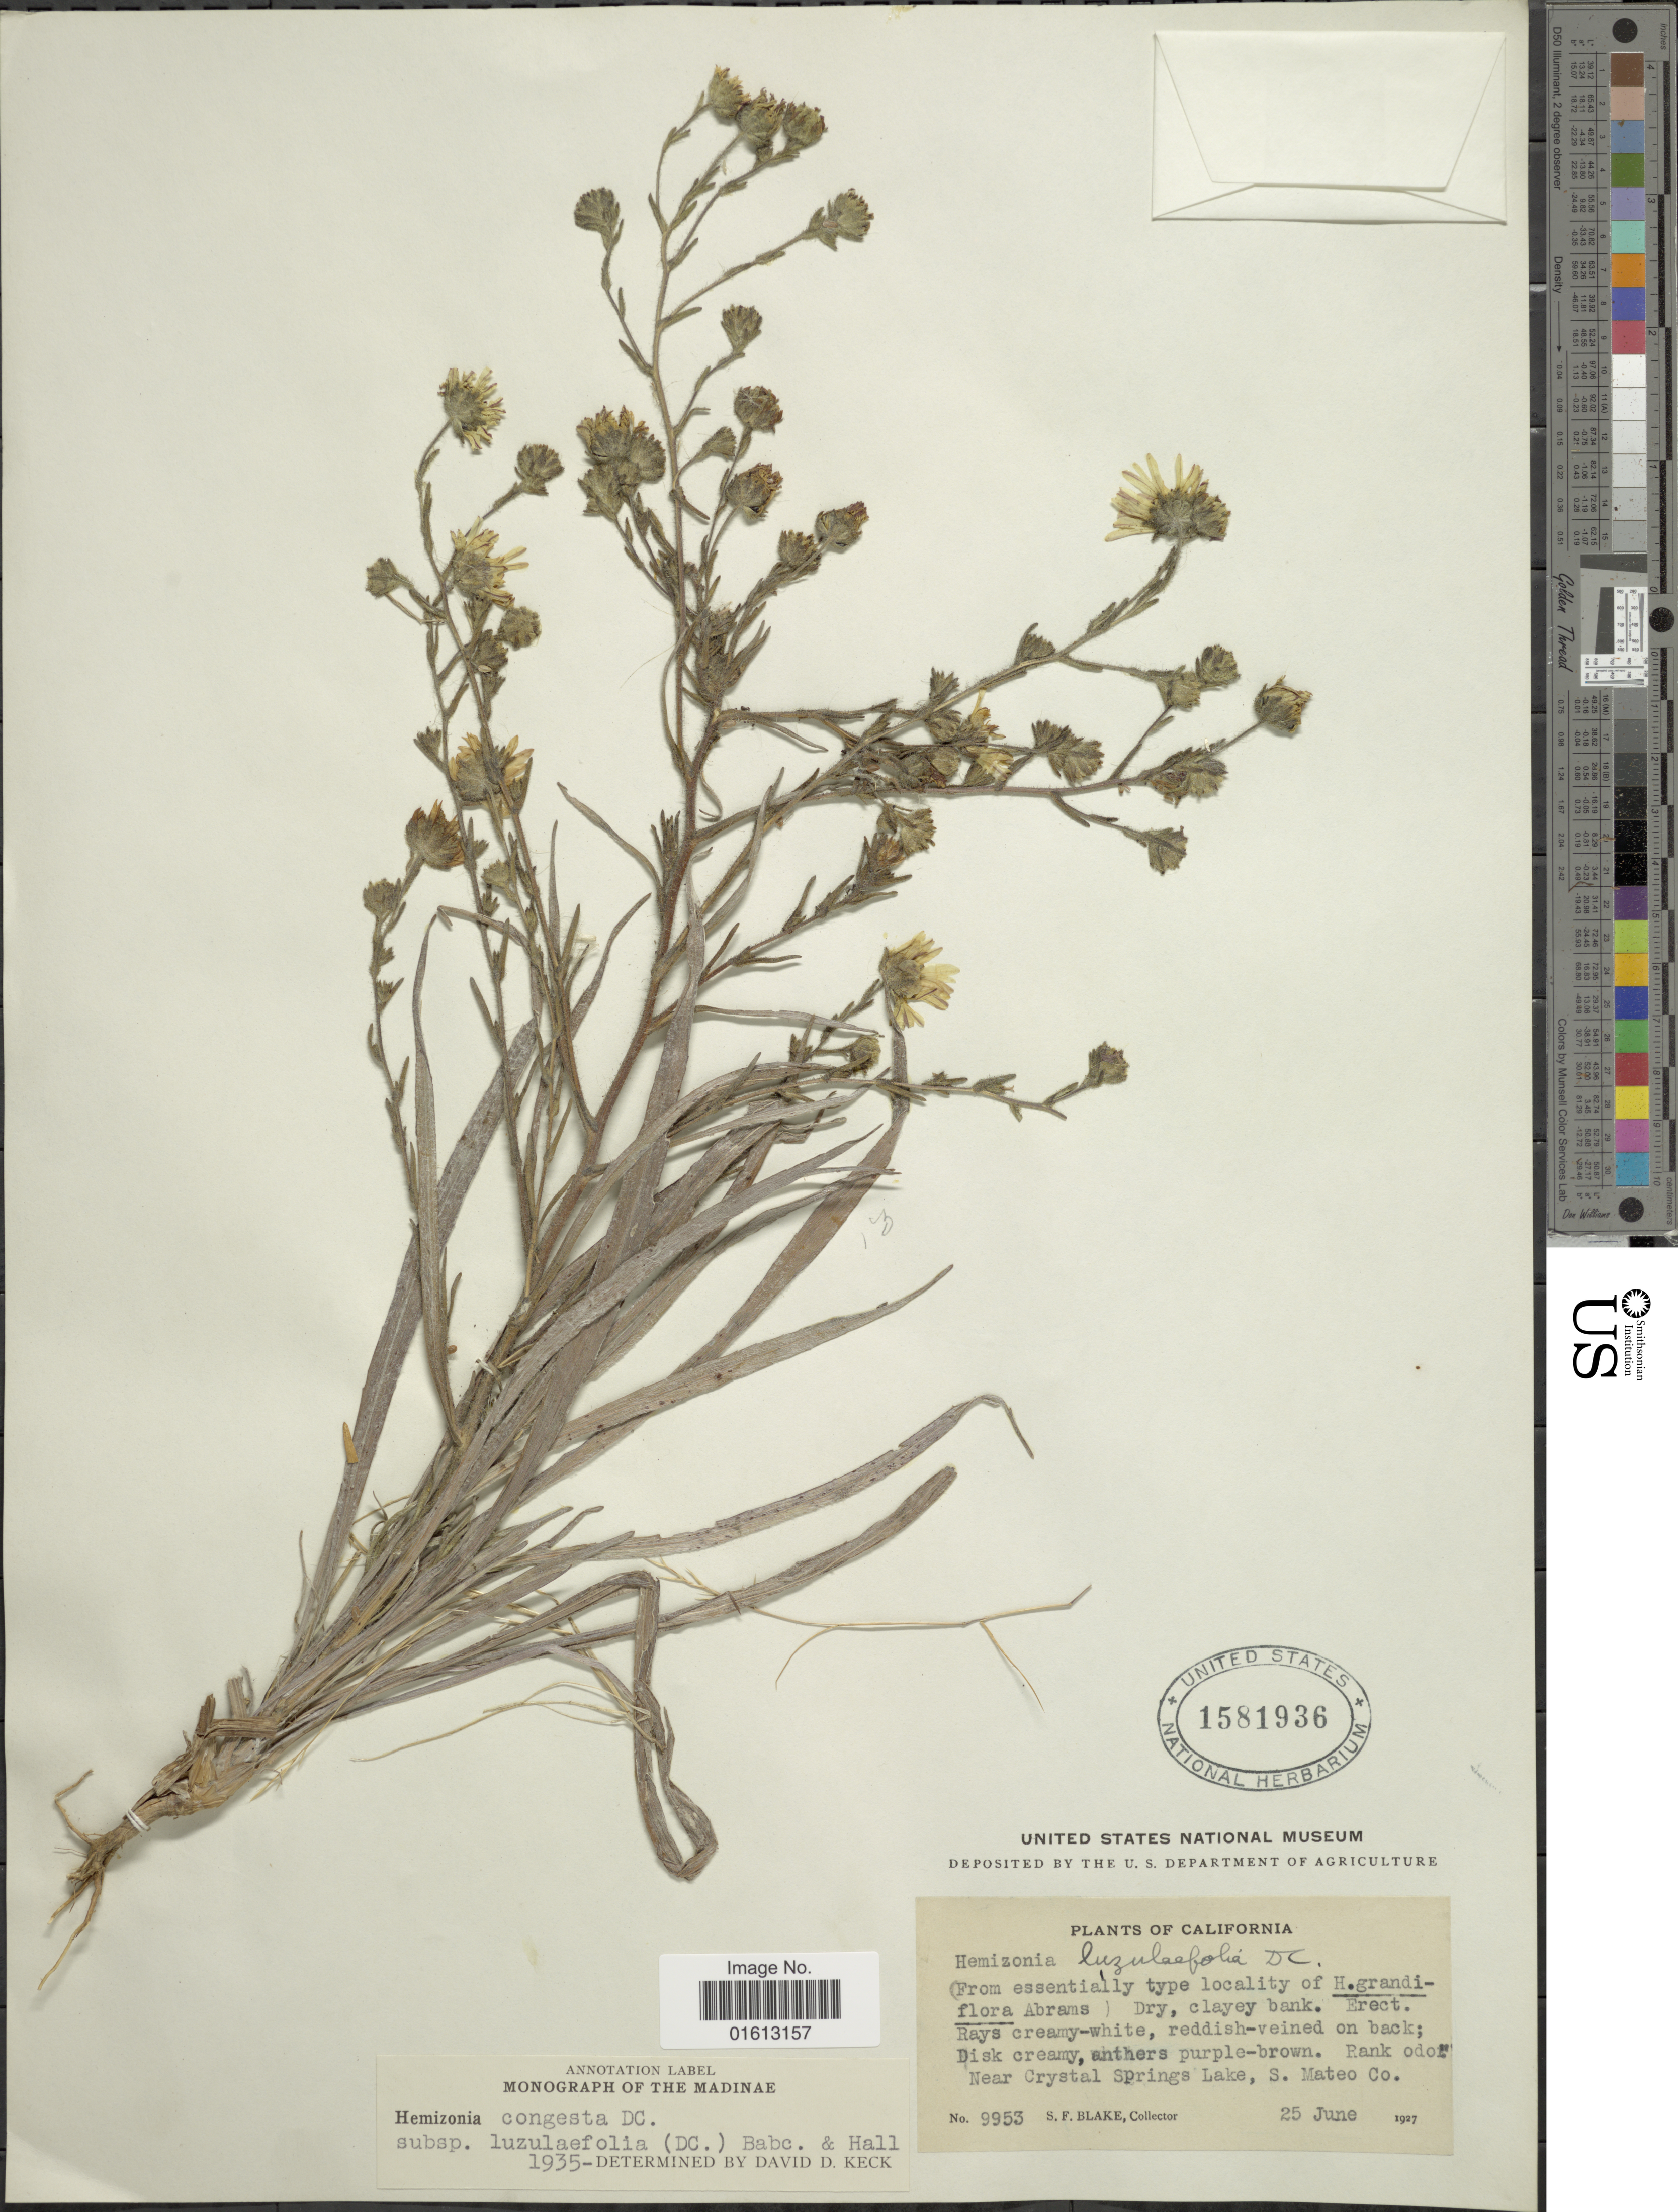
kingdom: Plantae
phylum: Tracheophyta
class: Magnoliopsida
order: Asterales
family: Asteraceae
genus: Hemizonia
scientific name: Hemizonia congesta subsp. luzulaefolia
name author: (DC.) Babc. & H.M. Hall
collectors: S. Blake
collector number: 9953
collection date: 1927-06-25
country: United States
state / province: California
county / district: San Mateo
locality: Near Crystal Springs Lake, S. Mateo Co.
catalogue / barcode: US 1581936